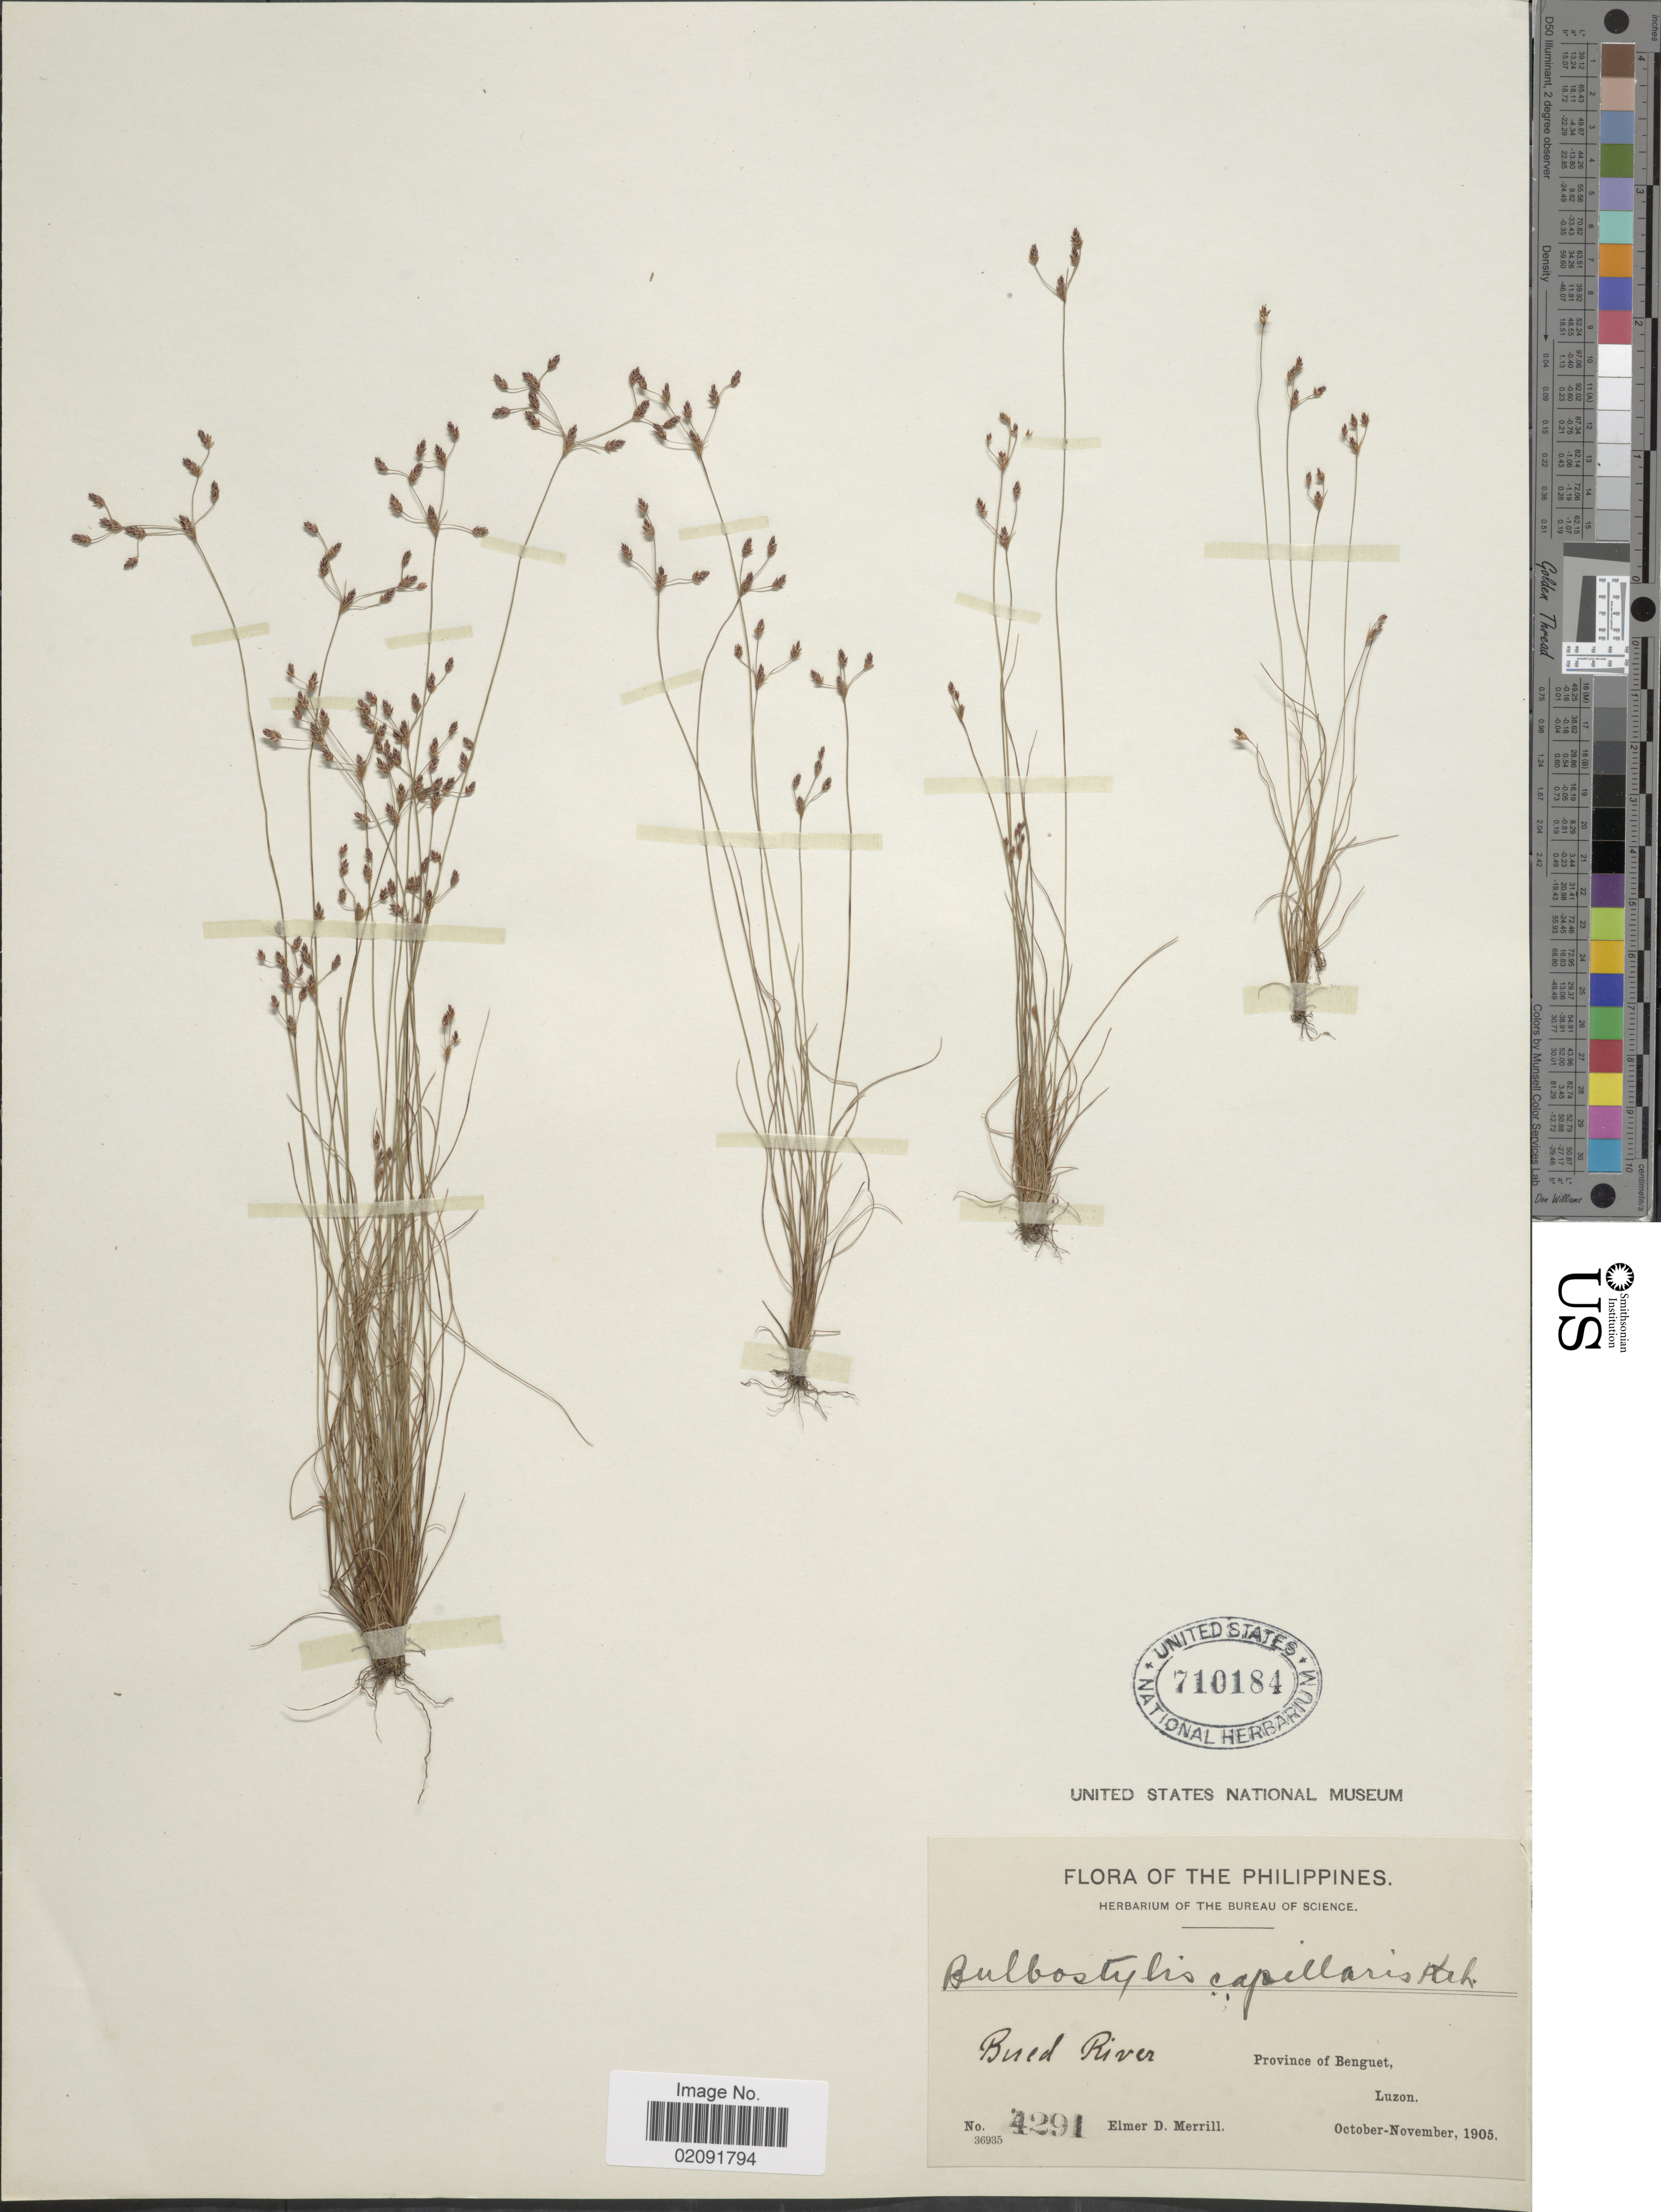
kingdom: Plantae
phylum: Tracheophyta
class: Liliopsida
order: Poales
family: Cyperaceae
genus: Bulbostylis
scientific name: Bulbostylis capillaris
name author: (L.) Kunth ex C.B. Clarke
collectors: E. D. Merrill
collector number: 4291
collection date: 1905-10/1905-11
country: Philippines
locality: Bued River, Province of Benguet, Luzon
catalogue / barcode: US 710184